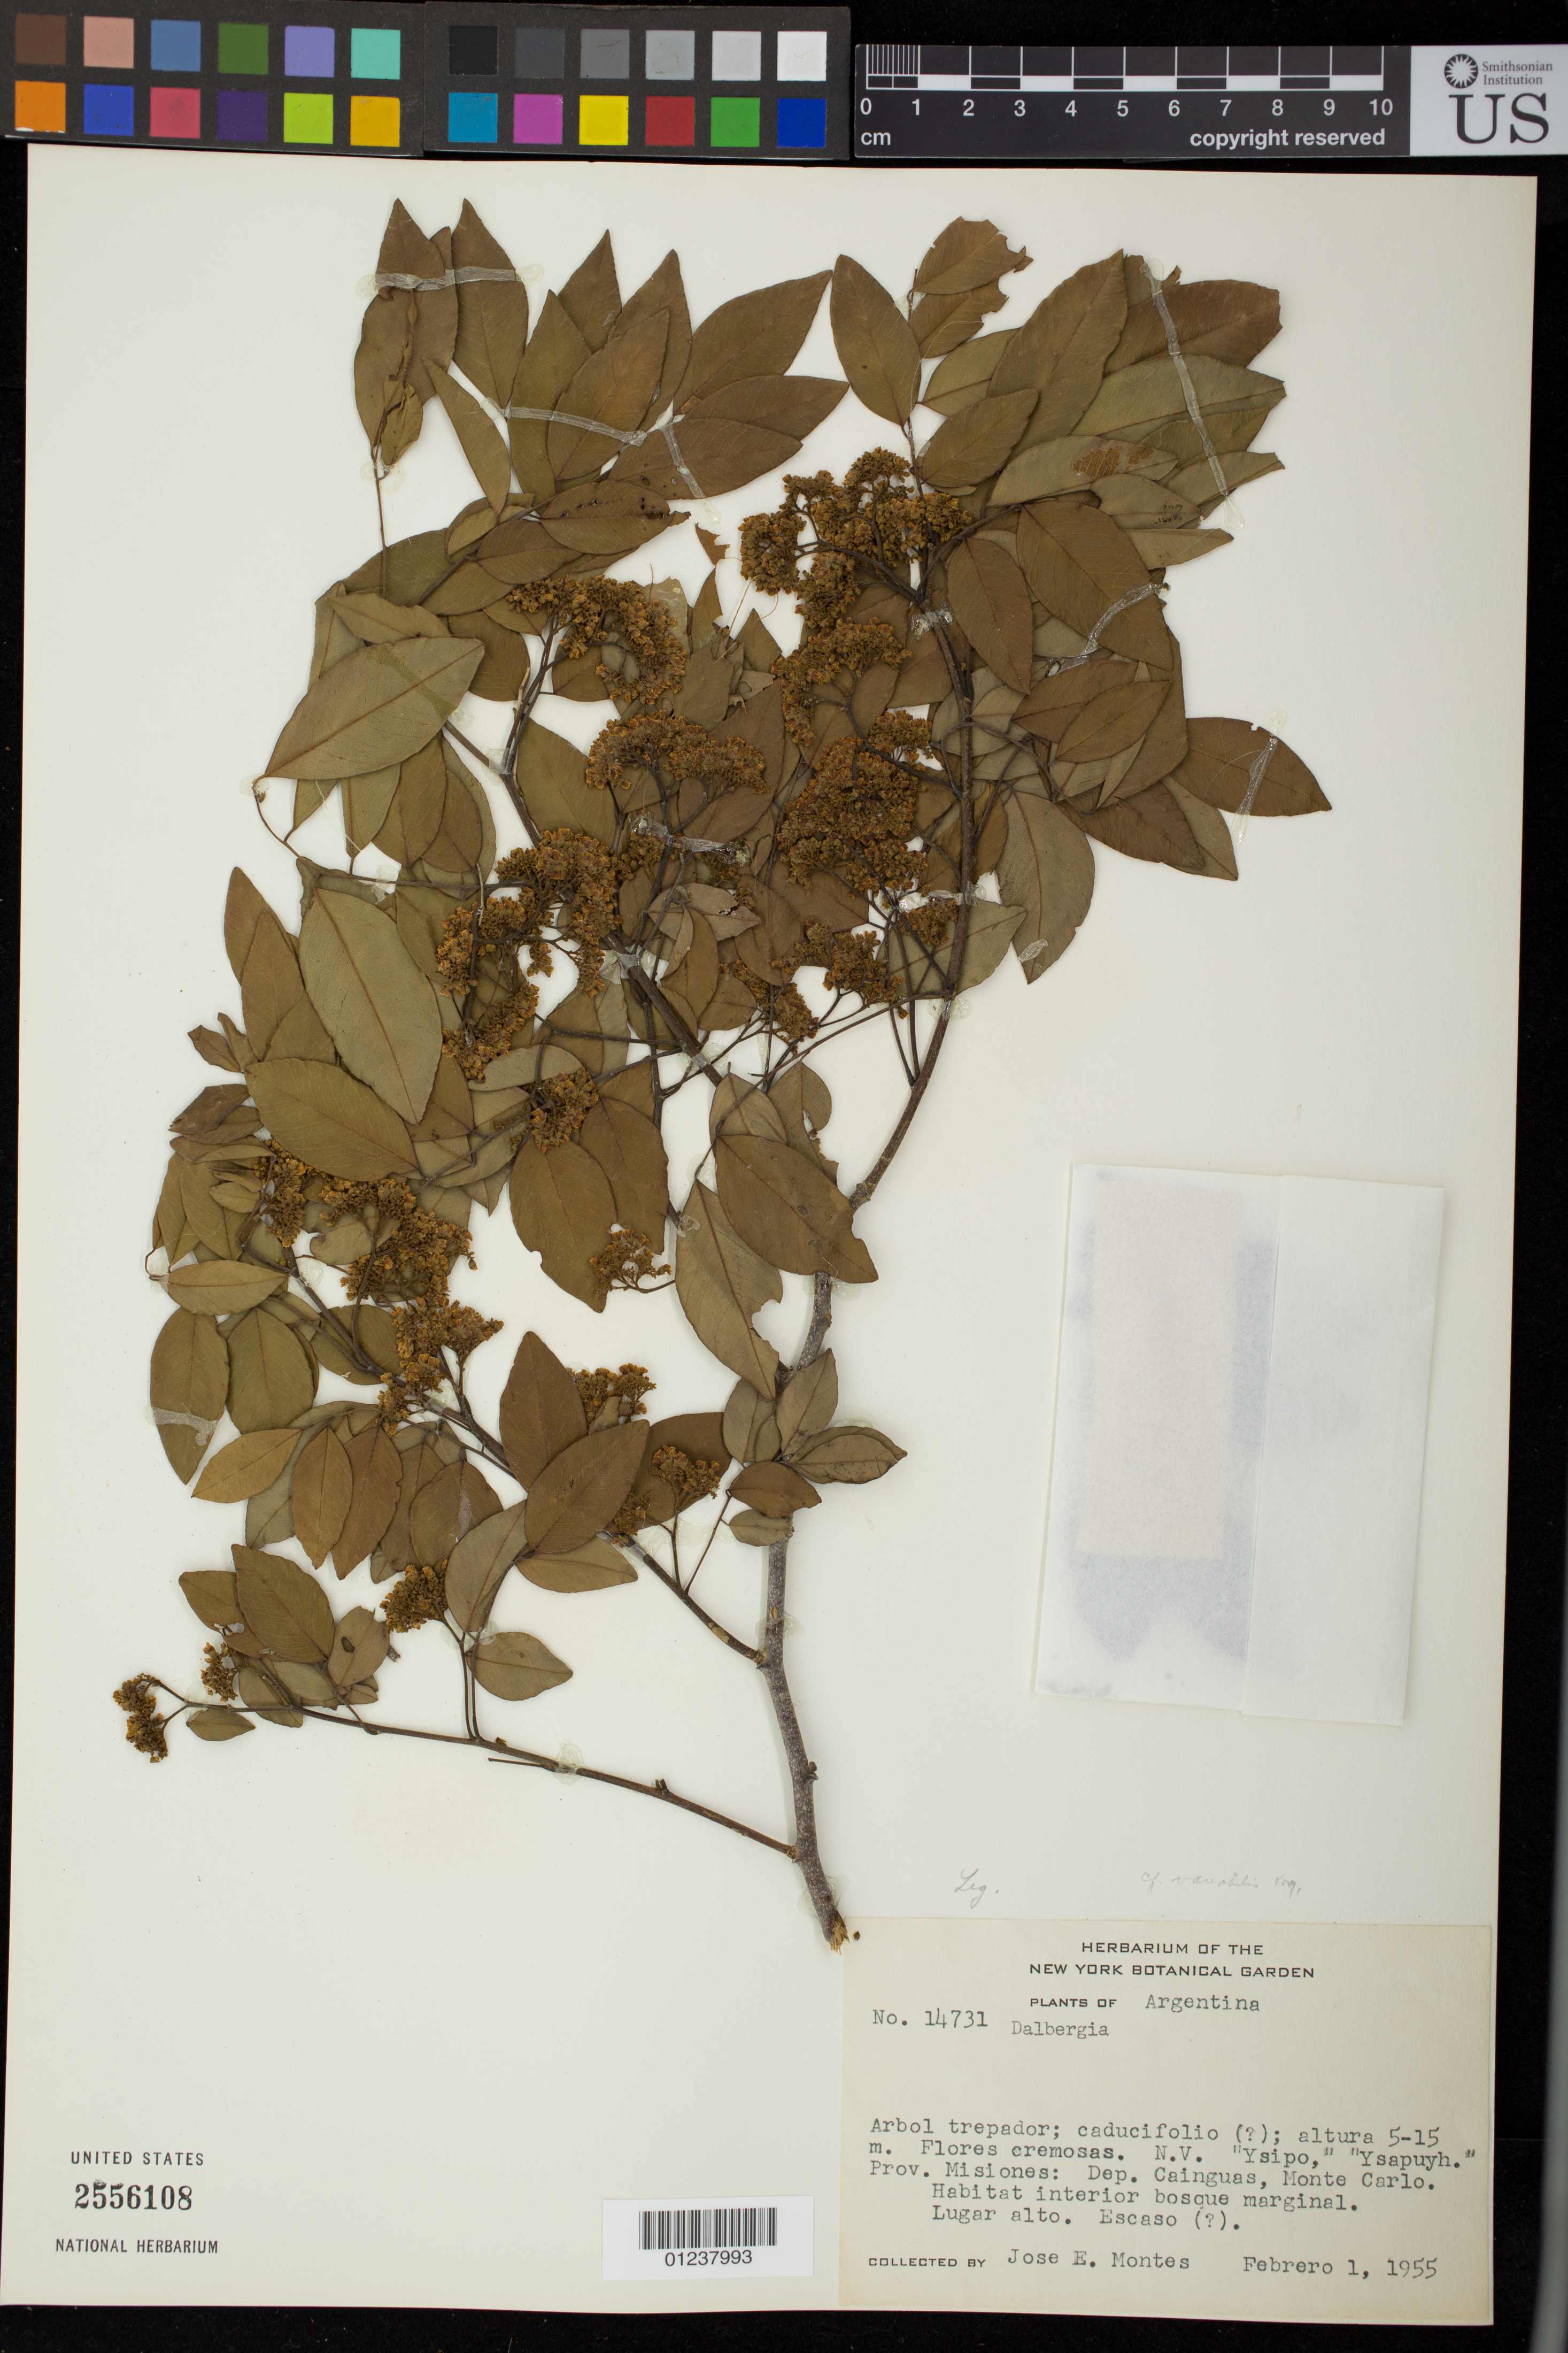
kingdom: Plantae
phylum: Tracheophyta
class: Magnoliopsida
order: Fabales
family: Fabaceae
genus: Dalbergia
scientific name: Dalbergia frutescens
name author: (Vell.) Britton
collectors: J. E. Montes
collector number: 14731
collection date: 1955-02-01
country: Argentina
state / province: Misiones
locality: Dep. Cainguas, Monte Carlo. Habitat interior bosque marginal. Lugar alto. Escaso (?).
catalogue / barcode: US 2556108